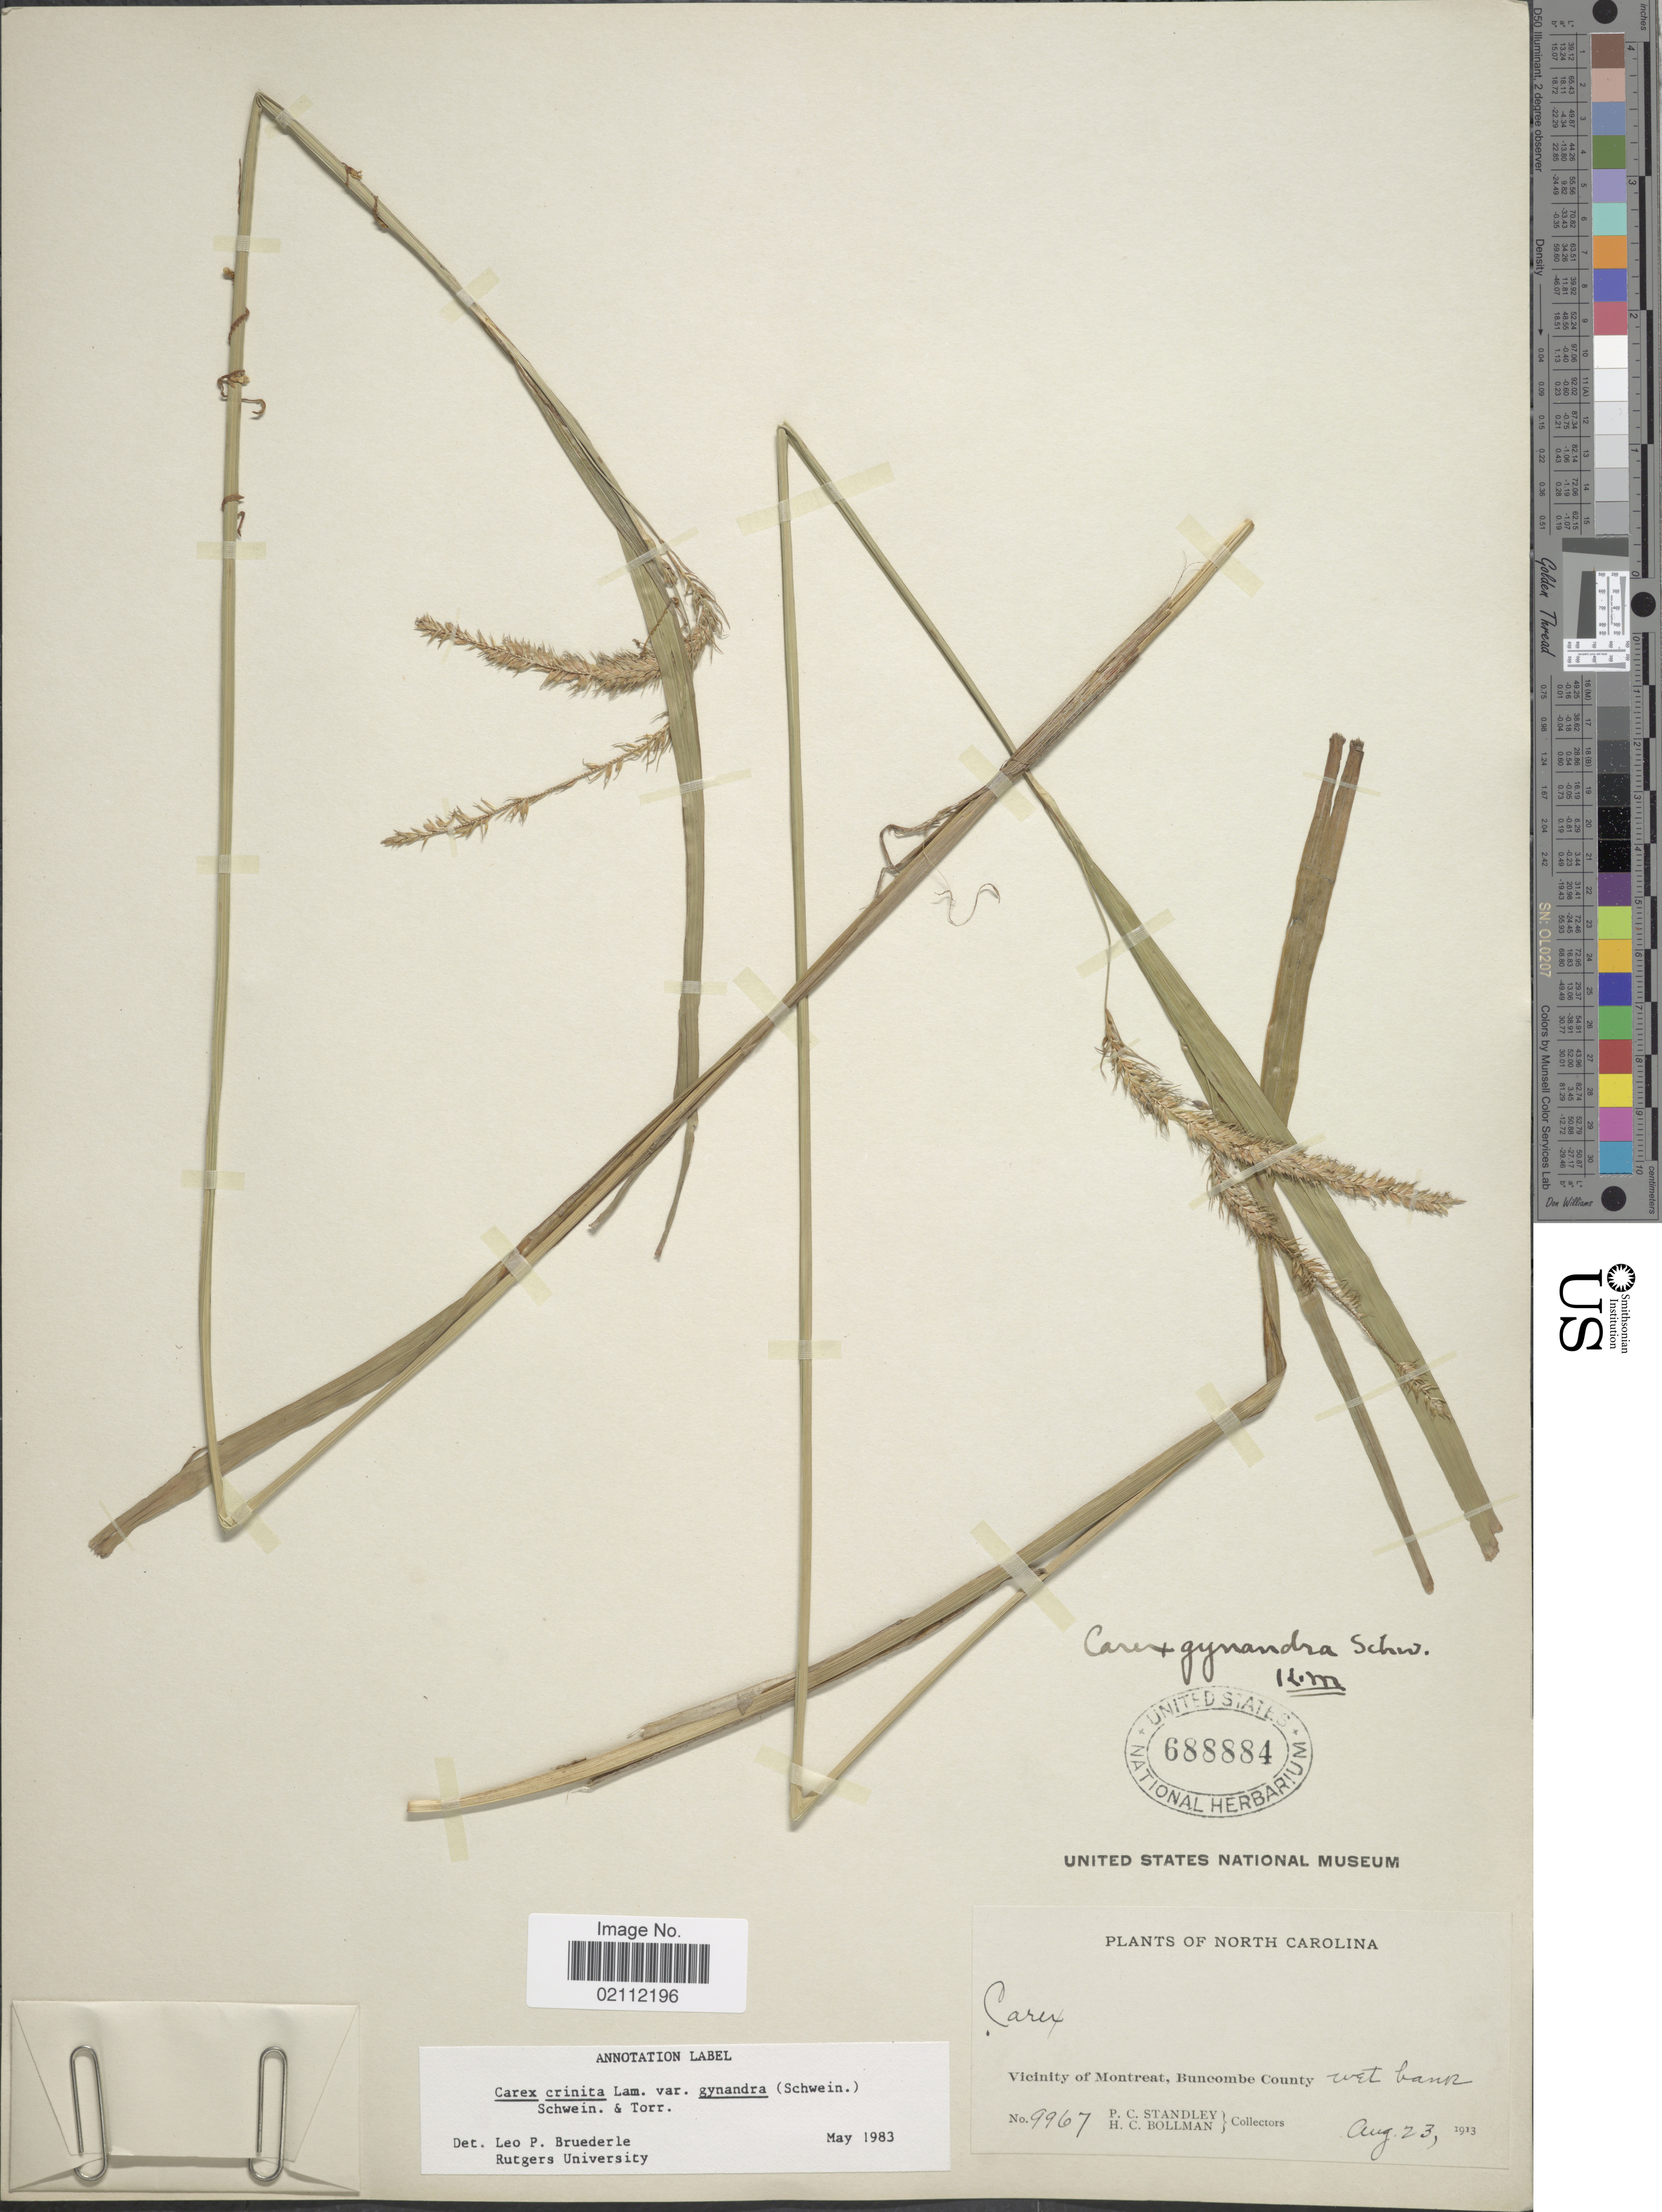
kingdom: Plantae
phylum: Tracheophyta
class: Liliopsida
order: Poales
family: Cyperaceae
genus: Carex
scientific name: Carex gynandra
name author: Schwein.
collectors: P. C. Standley & H. C. Bollman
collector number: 9967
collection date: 1913-08-23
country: United States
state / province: North Carolina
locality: Vicinity of Montreat, Buncombe County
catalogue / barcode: US 688884